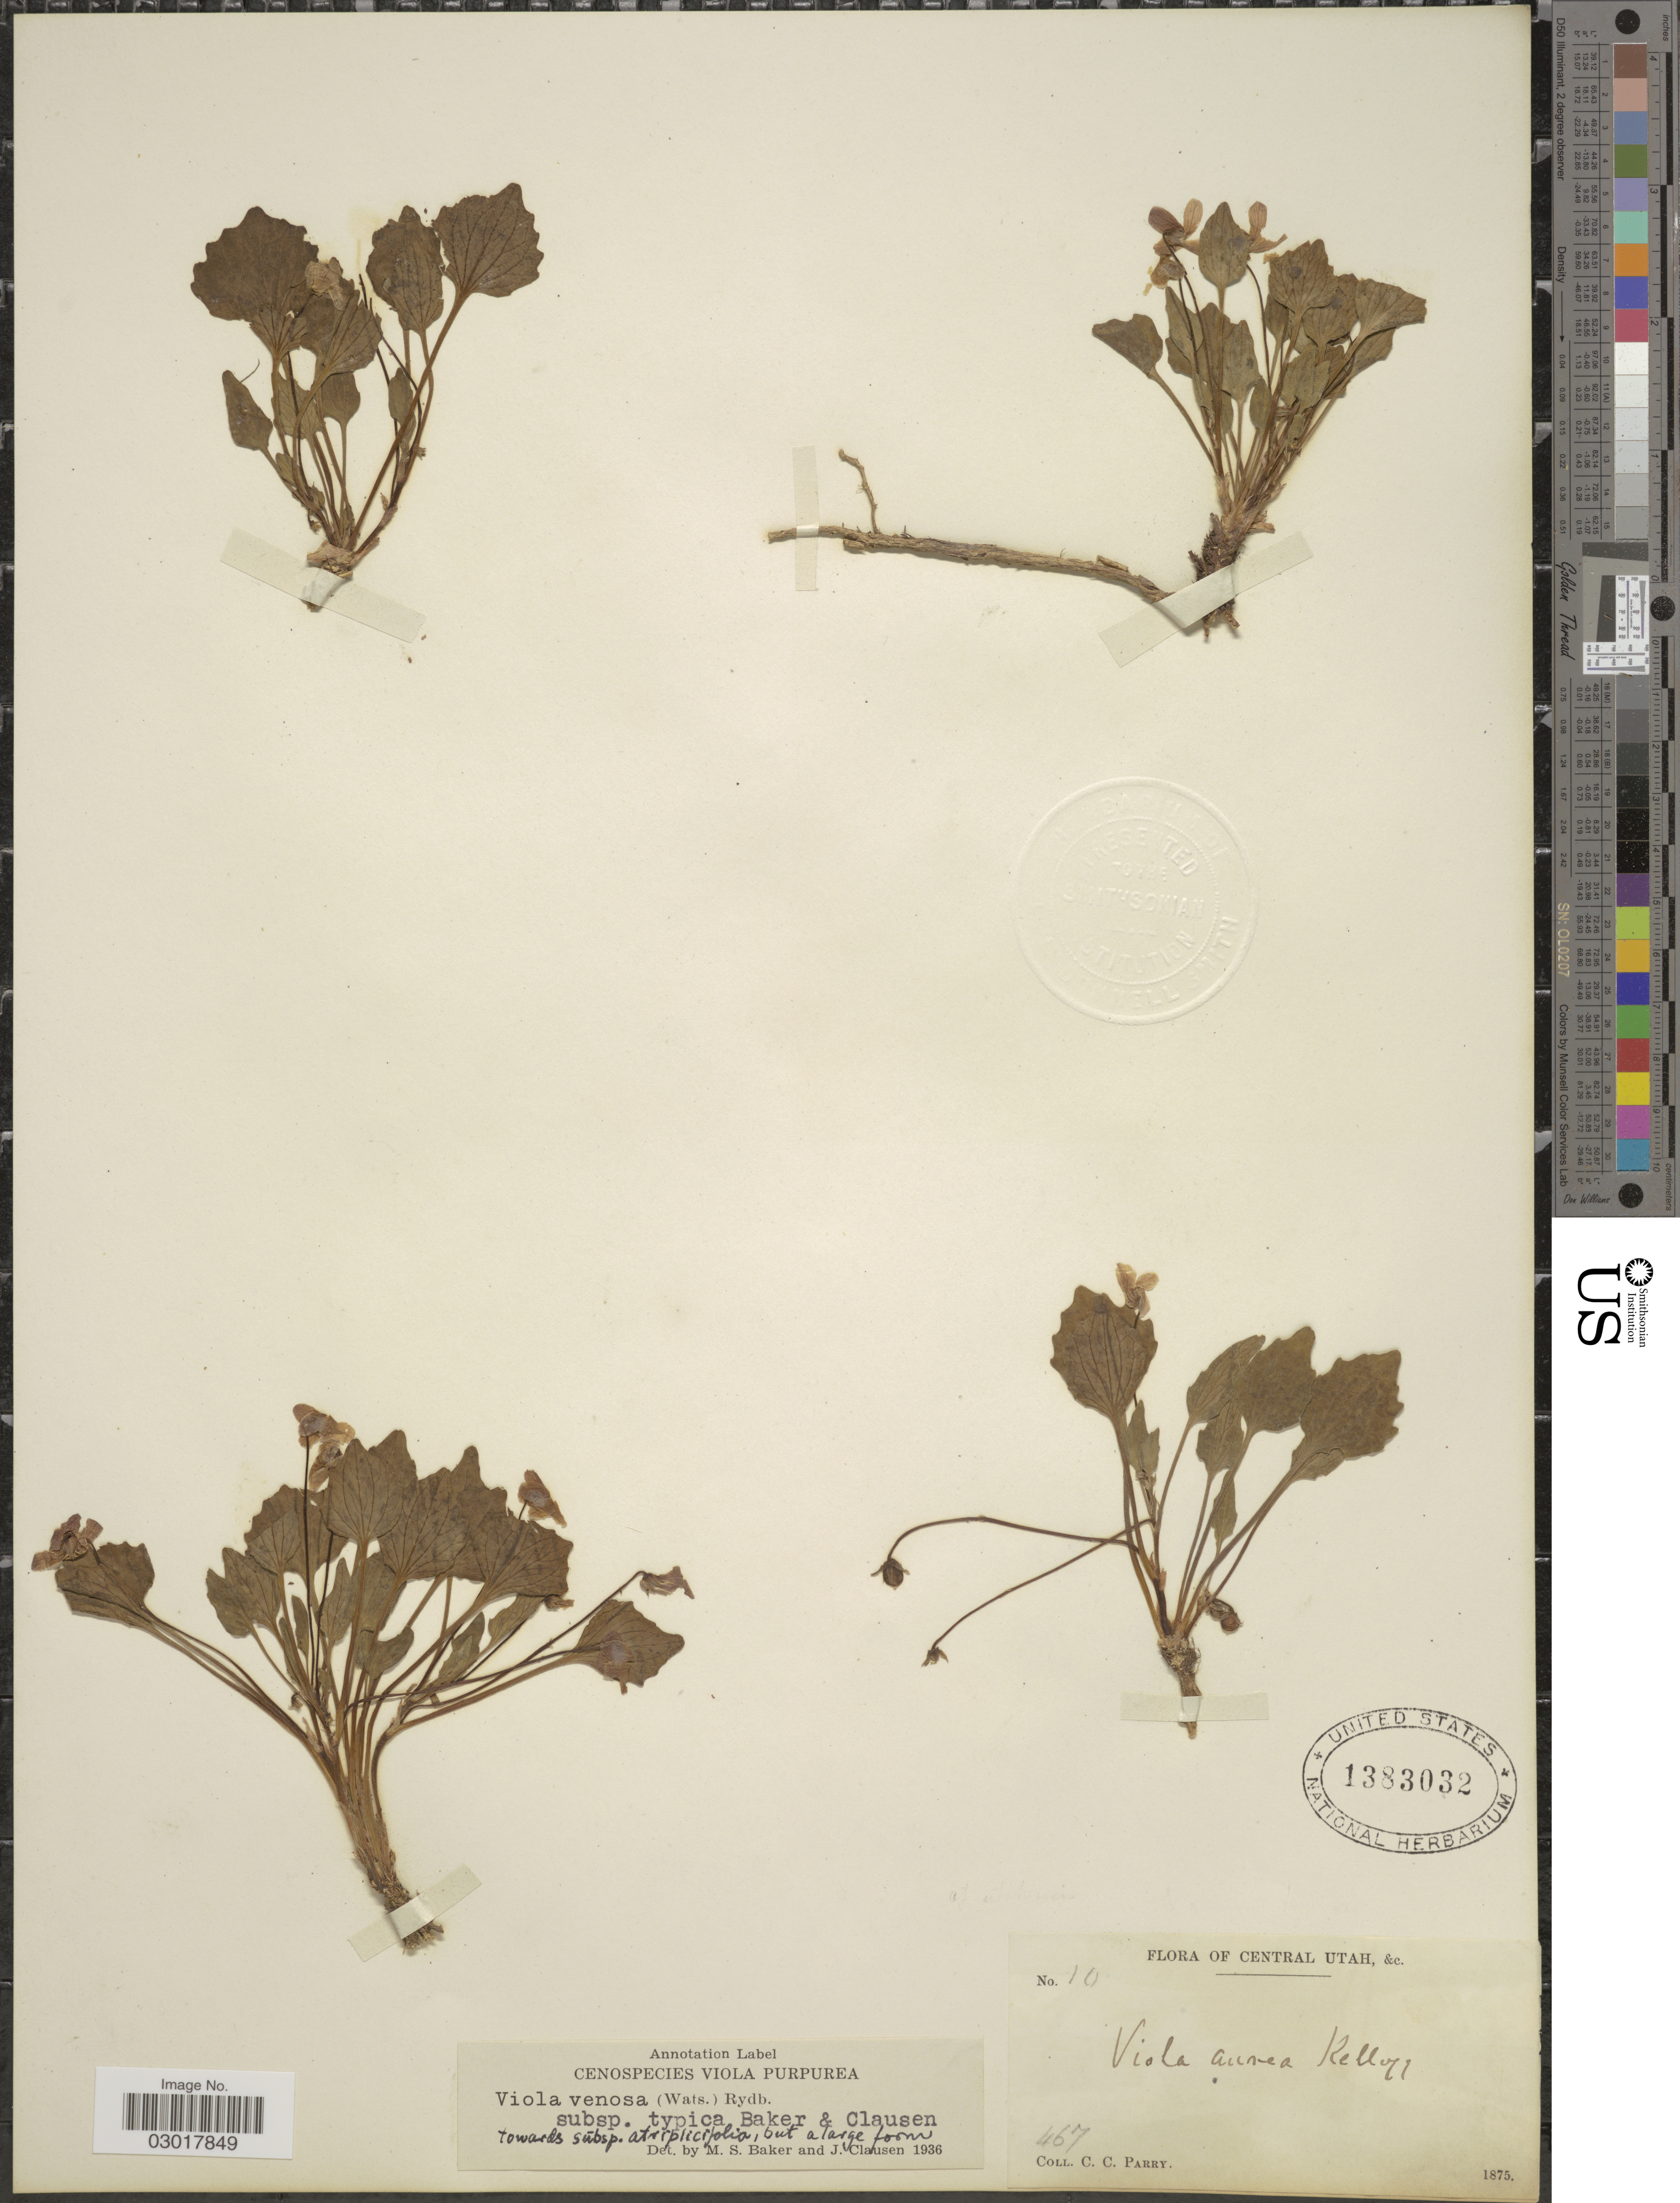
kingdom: Plantae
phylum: Tracheophyta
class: Magnoliopsida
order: Malpighiales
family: Violaceae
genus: Viola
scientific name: Viola venosa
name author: (S. Watson) Rydb.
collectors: C. C. Parry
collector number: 10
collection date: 1875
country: United States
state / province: Utah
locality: Central Utah & c.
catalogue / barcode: US 1383032